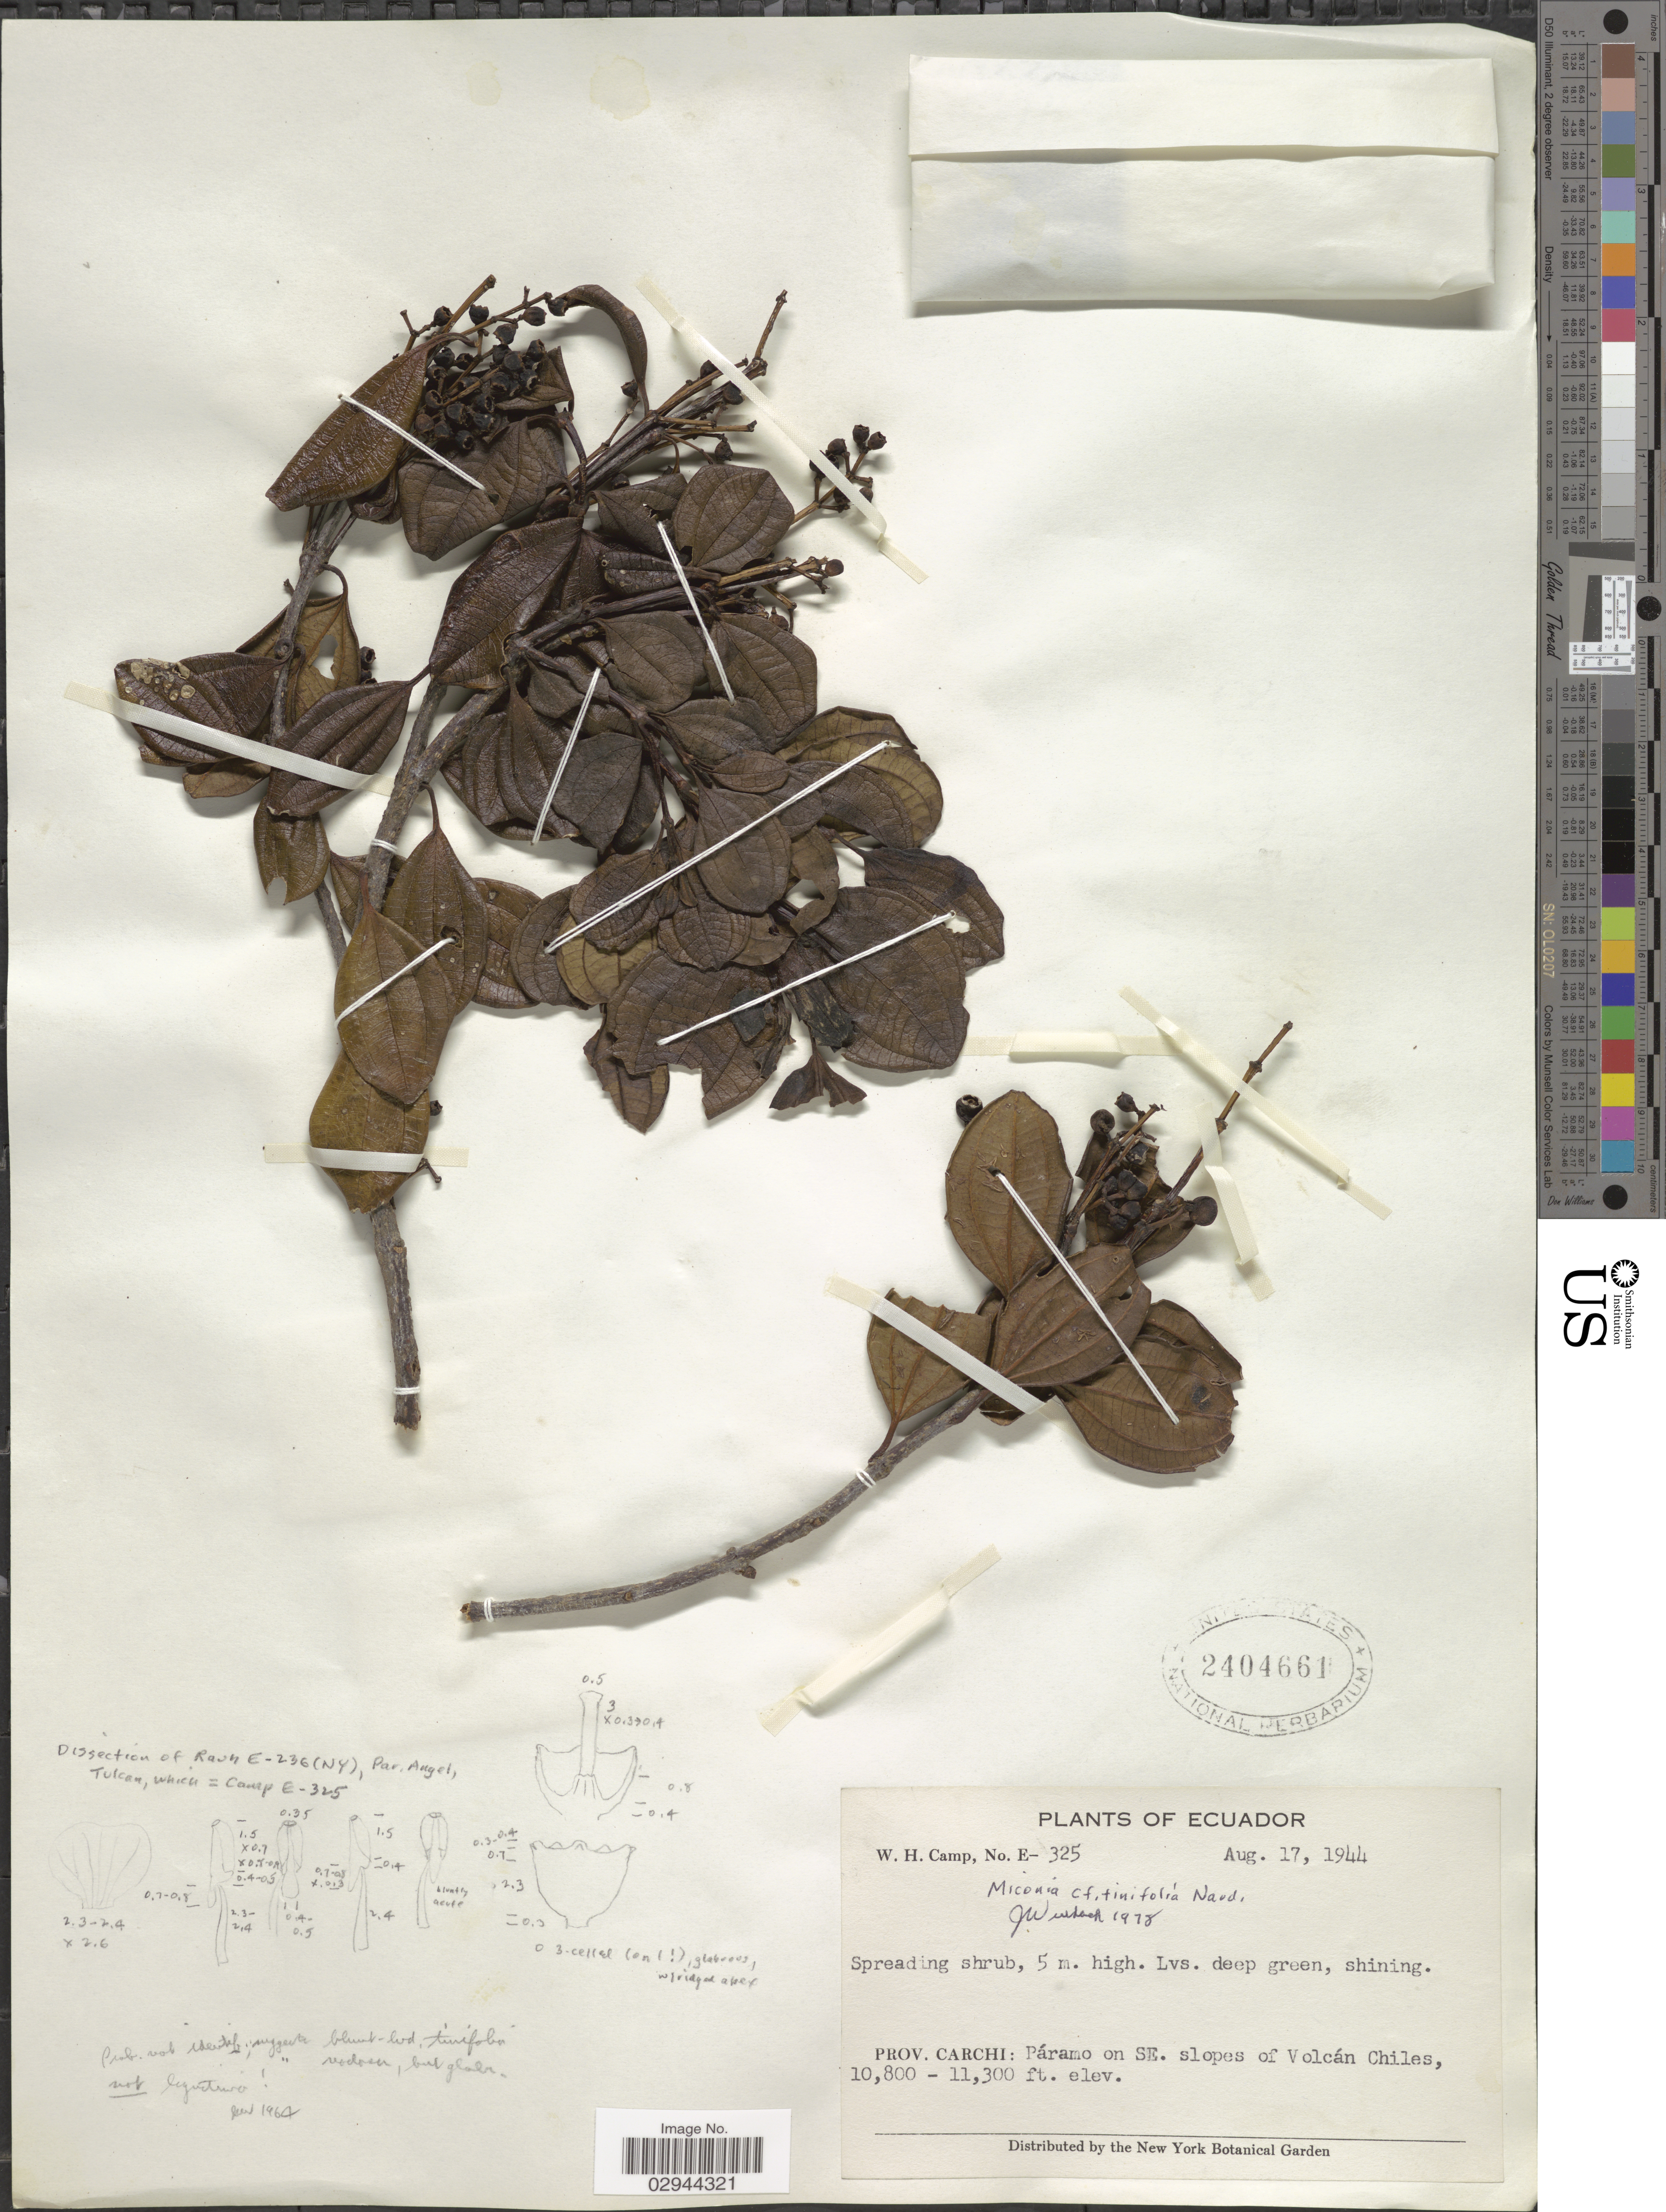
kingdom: Plantae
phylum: Tracheophyta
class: Magnoliopsida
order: Myrtales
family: Melastomataceae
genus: Miconia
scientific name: Miconia tinifolia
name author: Naudin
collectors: W. H. Camp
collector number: E-325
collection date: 1944-08-17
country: Ecuador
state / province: Carchi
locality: Páramo on SE. slopes of Volcán Chiles.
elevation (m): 3292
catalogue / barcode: US 2404661